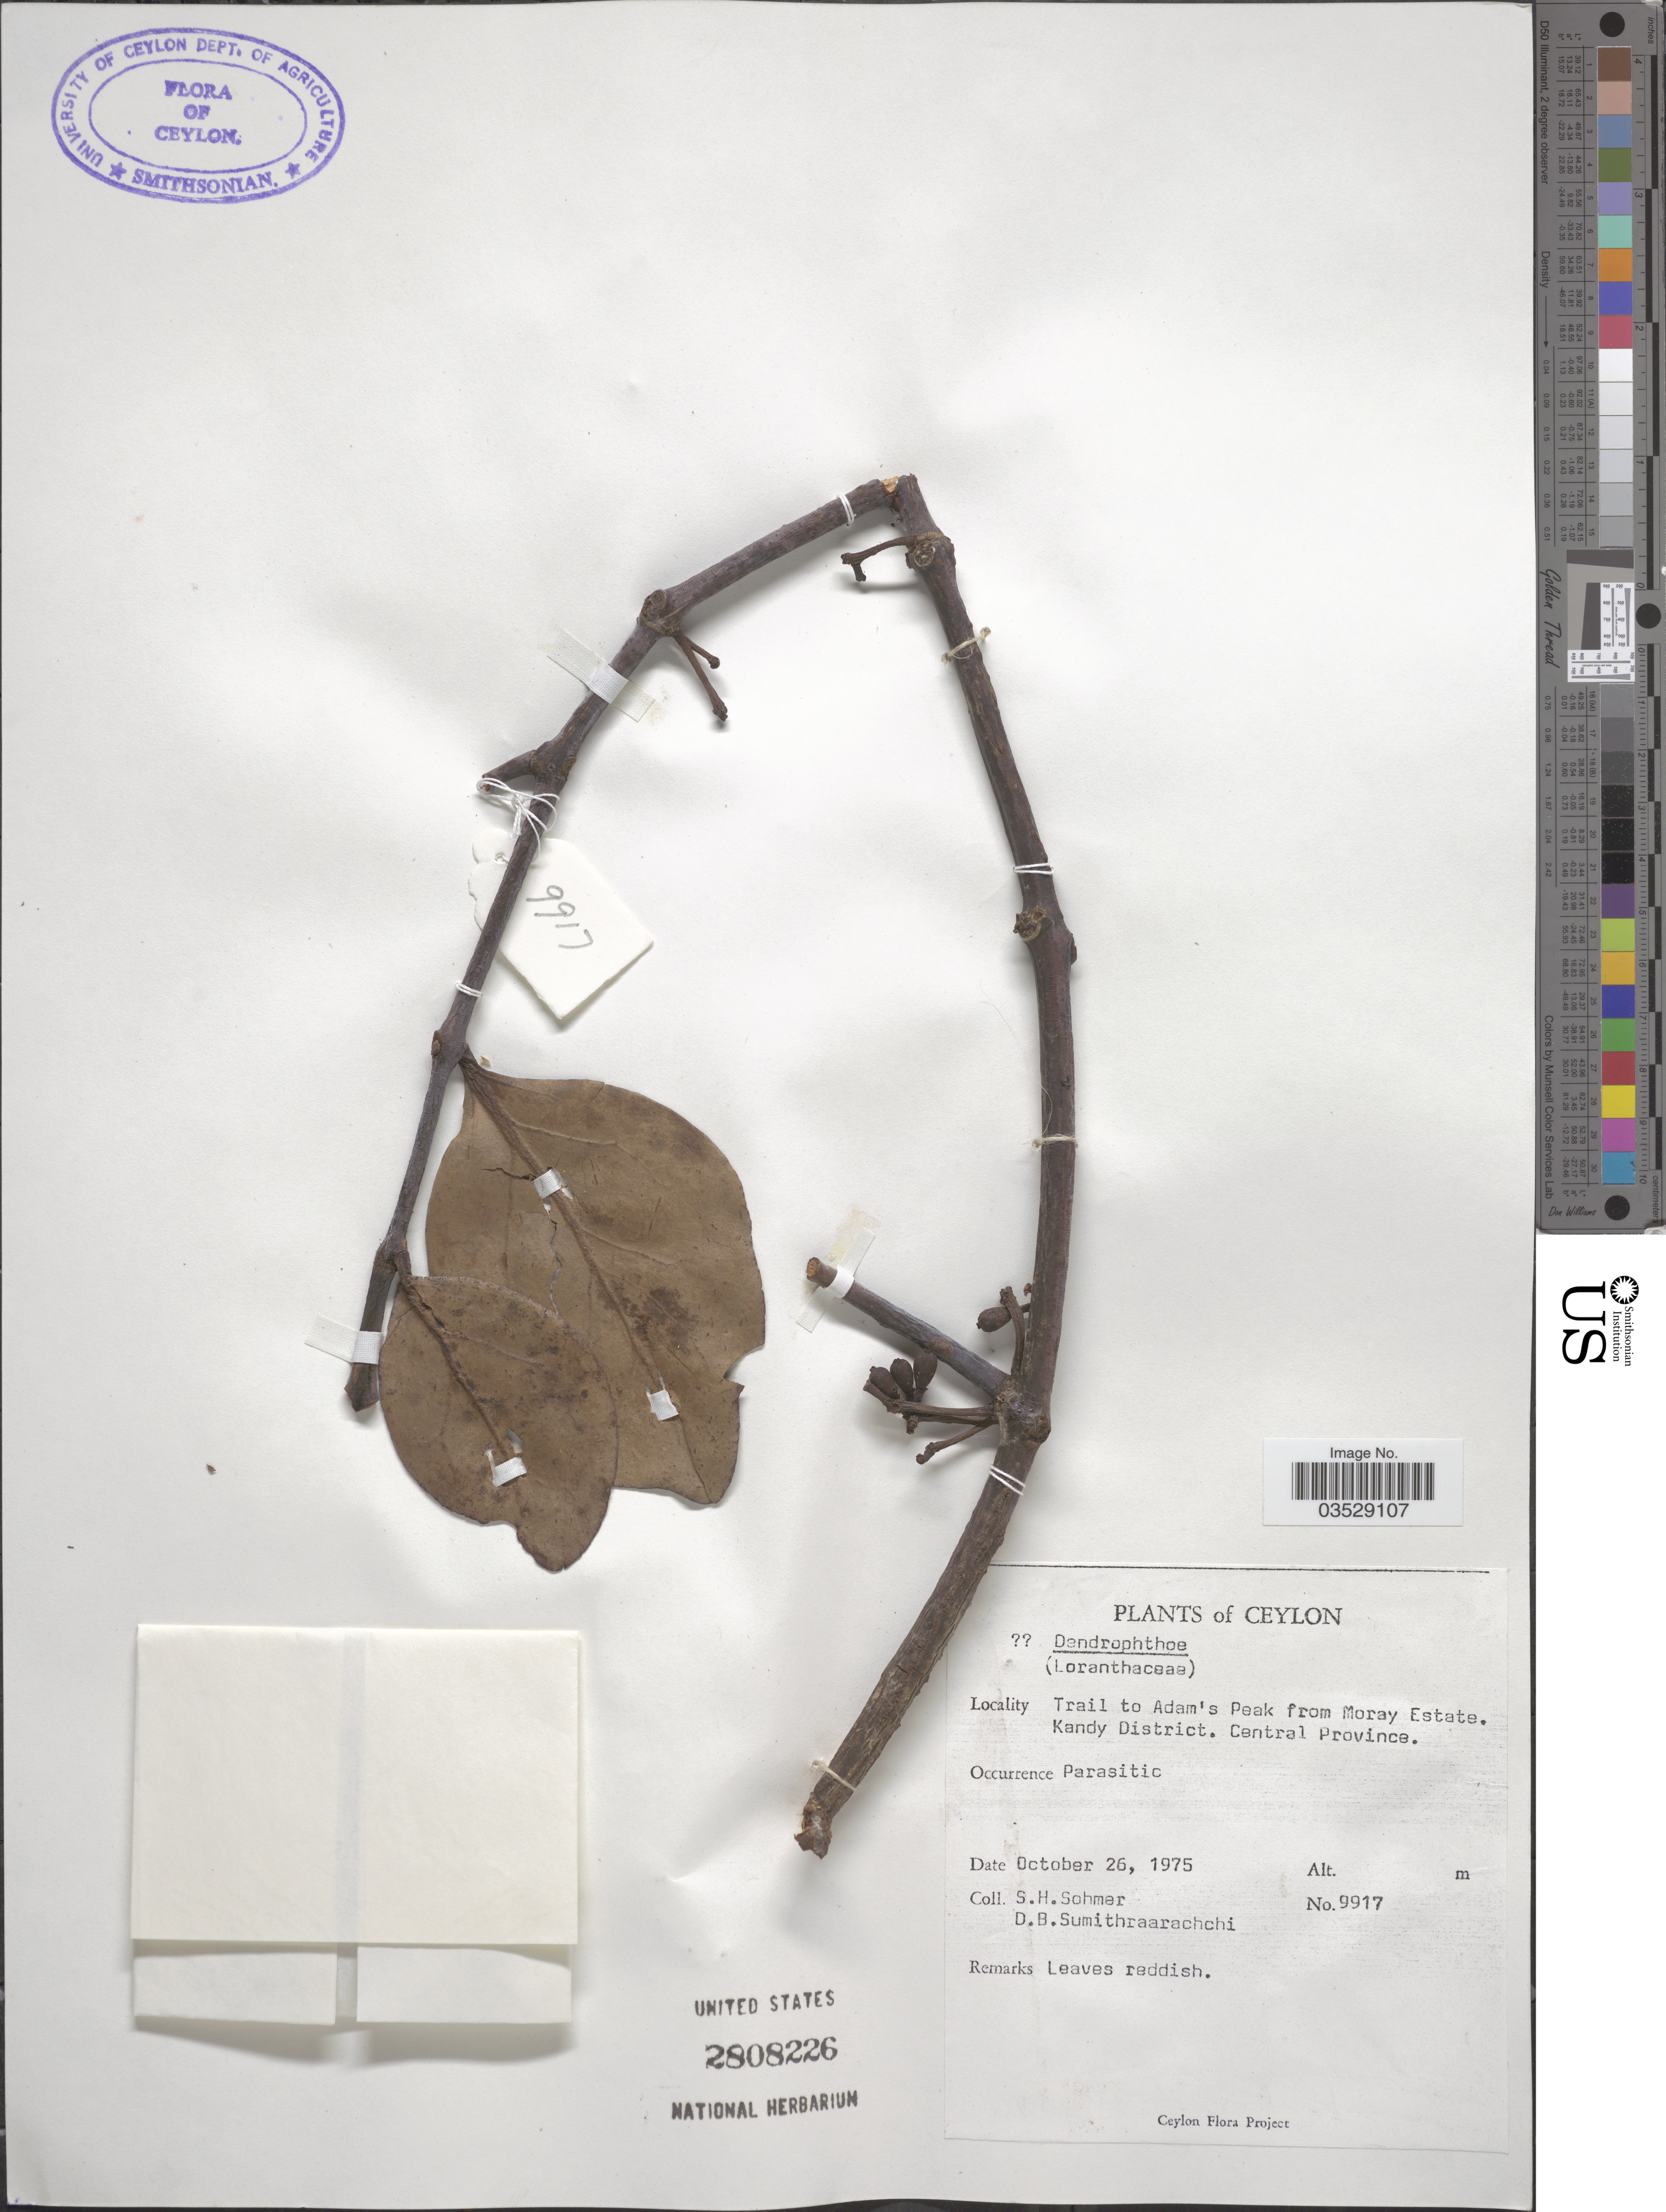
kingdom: Plantae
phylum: Tracheophyta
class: Magnoliopsida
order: Santalales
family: Loranthaceae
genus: Dendrophthoe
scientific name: Dendrophthoe sp.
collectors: S. H. Sohmer & D. B. Sumithraarachchi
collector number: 9917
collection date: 1975-10-26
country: Sri Lanka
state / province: Central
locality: Ceylon. Trail to Adam's Peak from Moray Estate. Kandy District.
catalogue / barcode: US 2808226